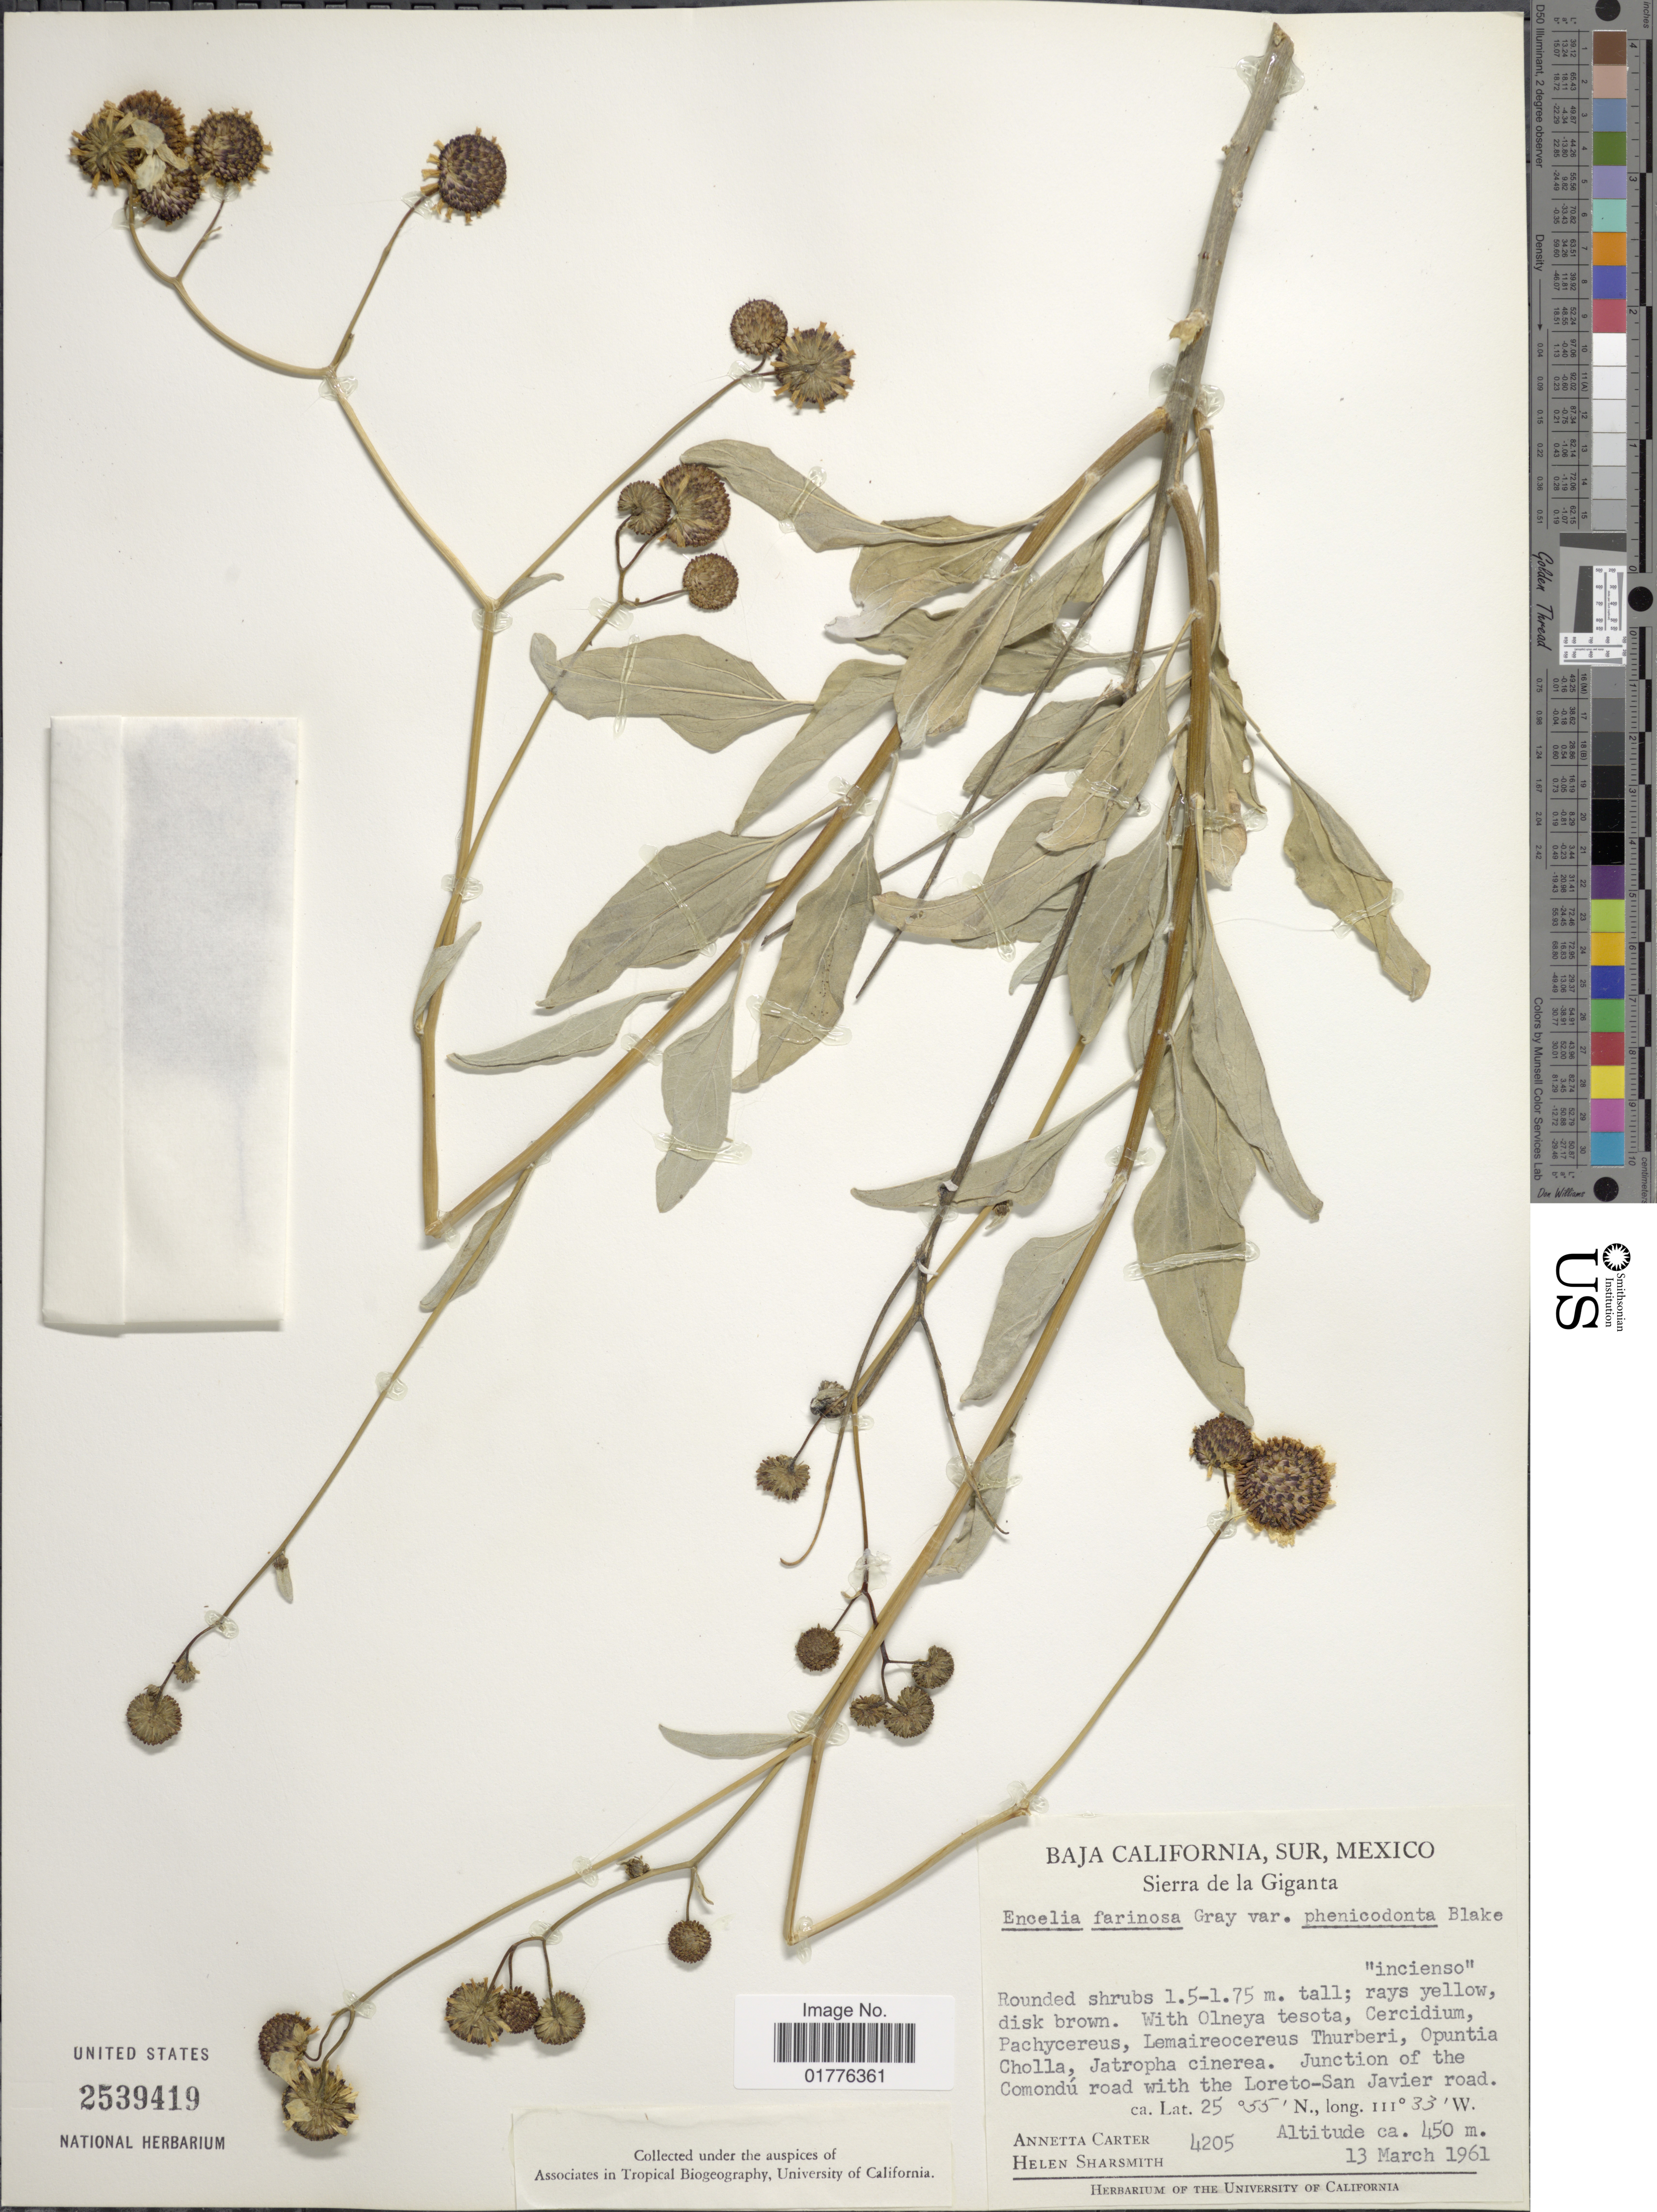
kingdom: Plantae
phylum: Tracheophyta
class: Magnoliopsida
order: Asterales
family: Asteraceae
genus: Encelia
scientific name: Encelia farinosa f. phenicodonta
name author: S.F. Blake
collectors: A. Carter & H. Sharsmith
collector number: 4205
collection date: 1961-03-13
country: Mexico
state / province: Baja California Sur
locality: Sierra de la Giganta, Junction of the Comondu road with the Loreto-San Javier road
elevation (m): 450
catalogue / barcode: US 2539419